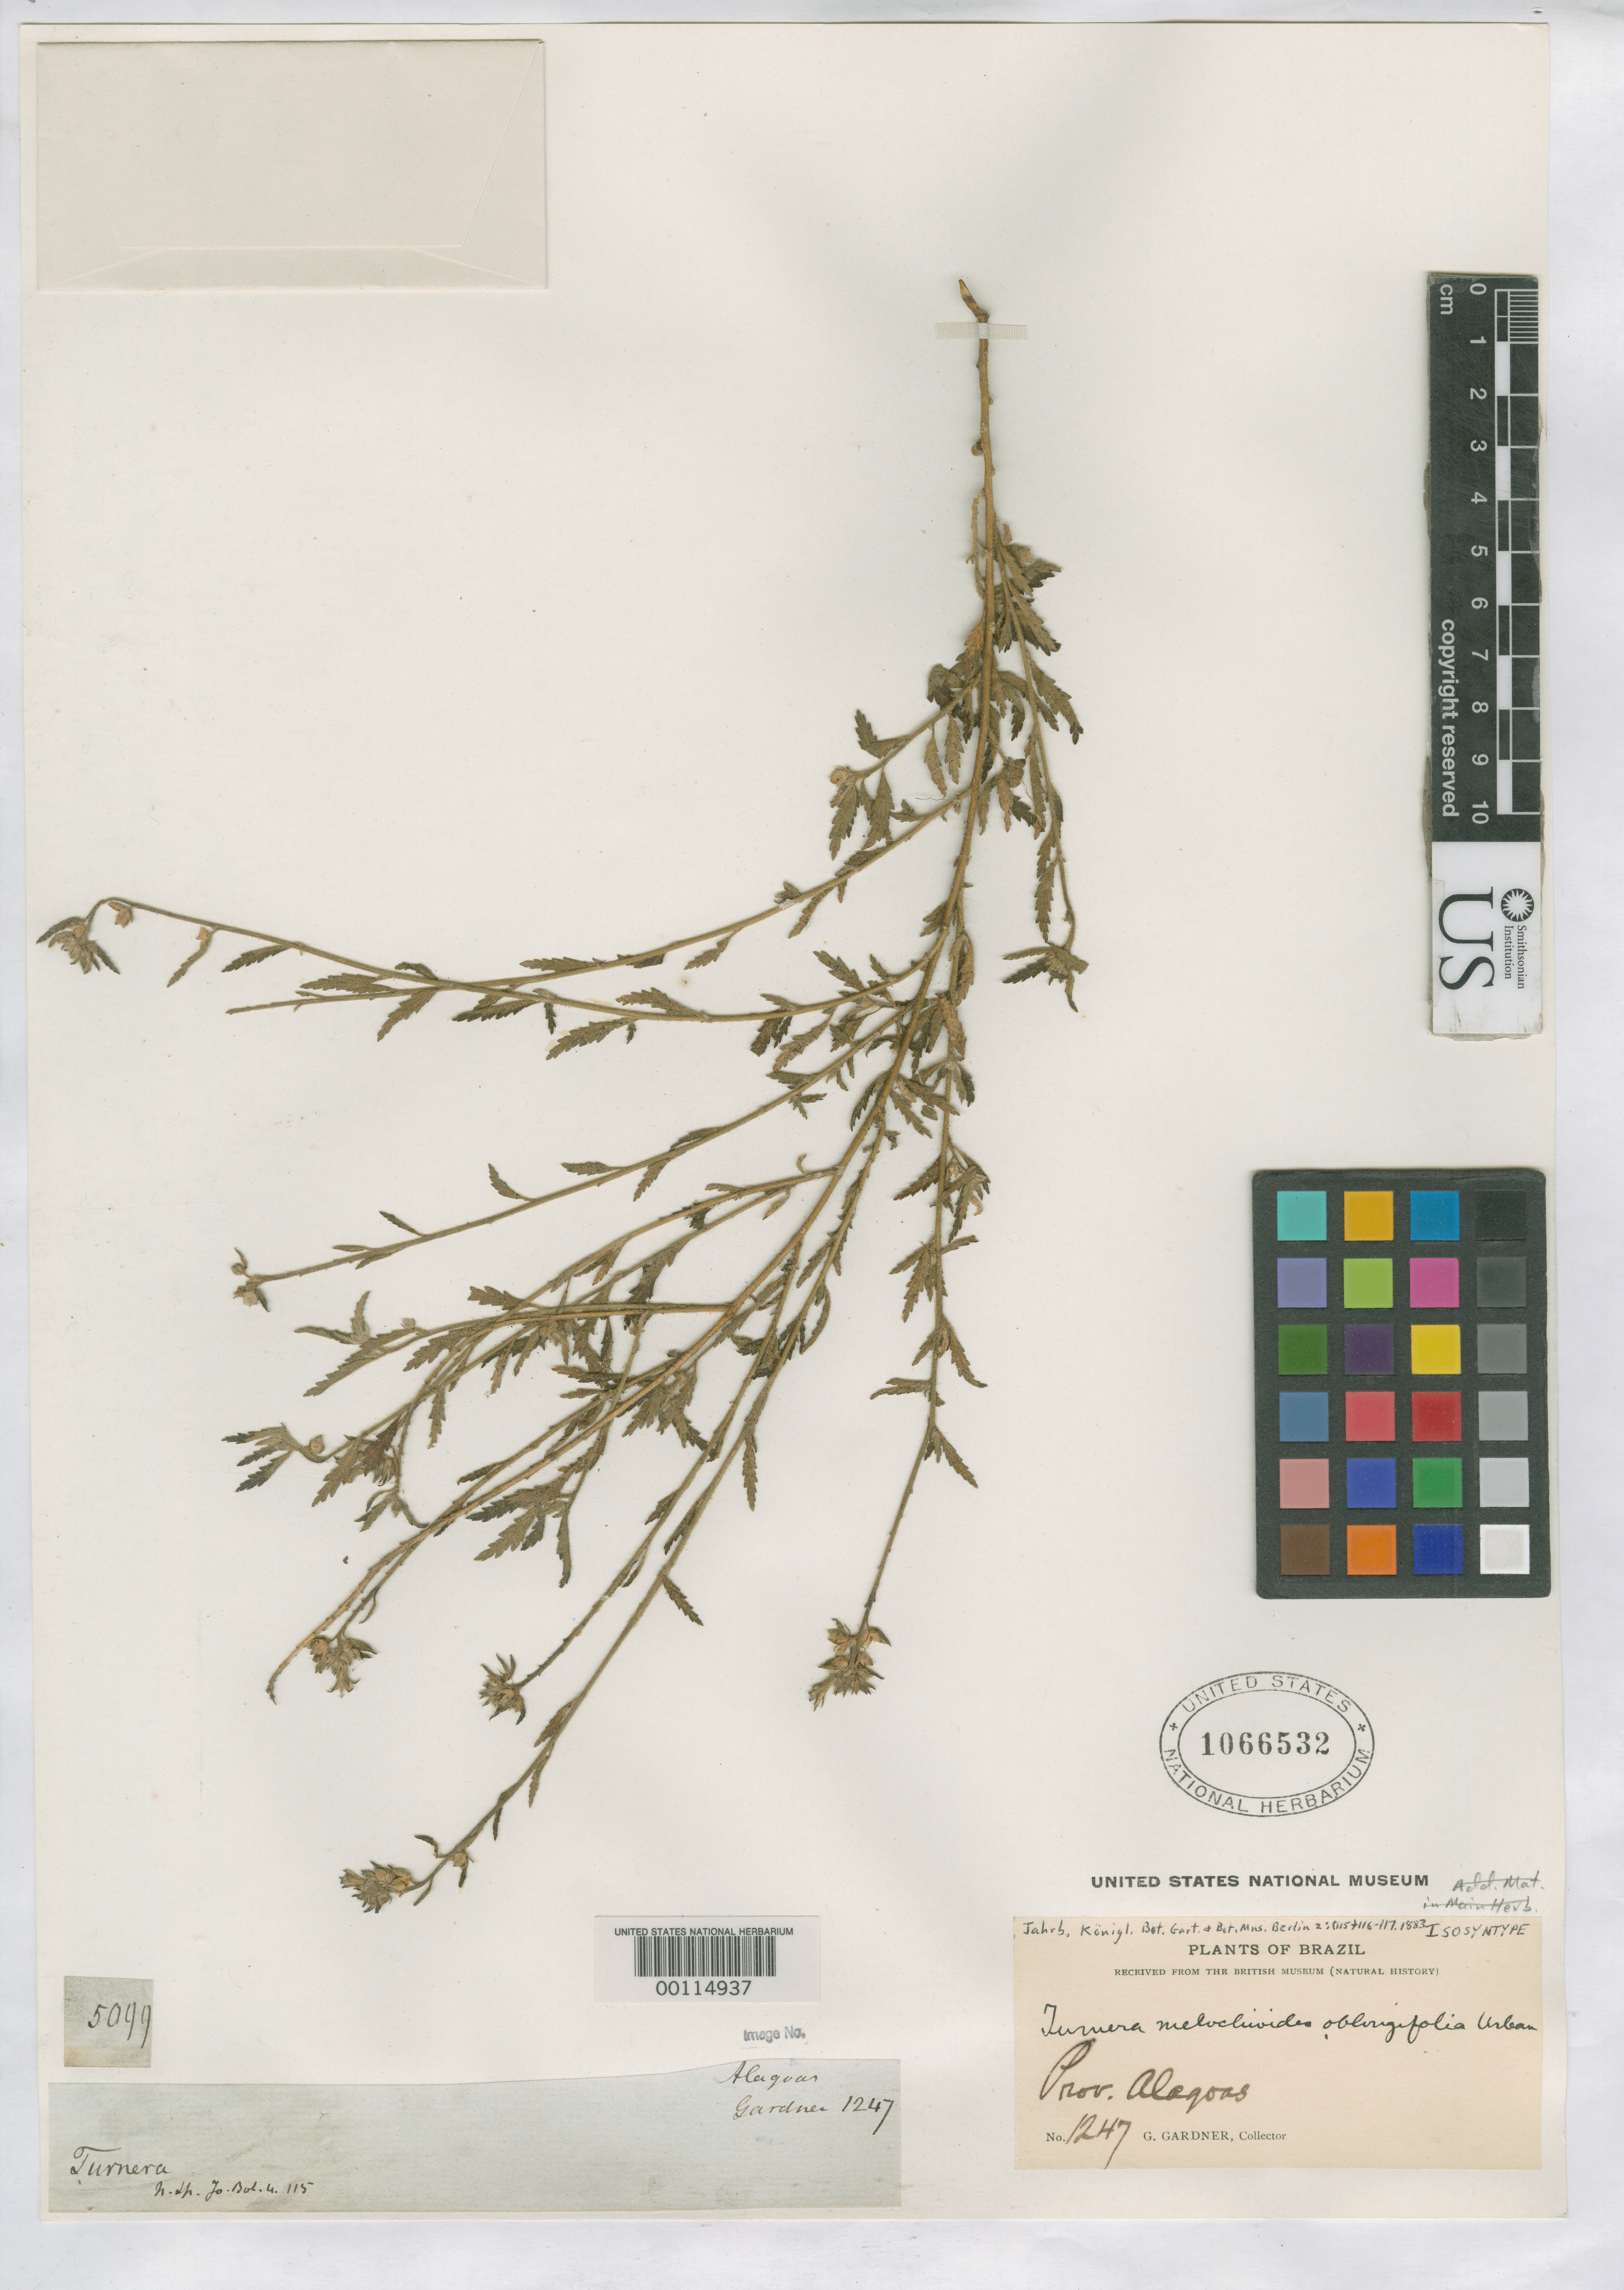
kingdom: Plantae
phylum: Tracheophyta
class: Magnoliopsida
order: Malpighiales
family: Turneraceae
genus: Turnera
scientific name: Turnera melochioides var. oblongifolia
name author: Urb.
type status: Isolectotype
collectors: G. Gardner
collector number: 1247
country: Brazil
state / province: Alagoas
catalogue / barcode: US 1066532